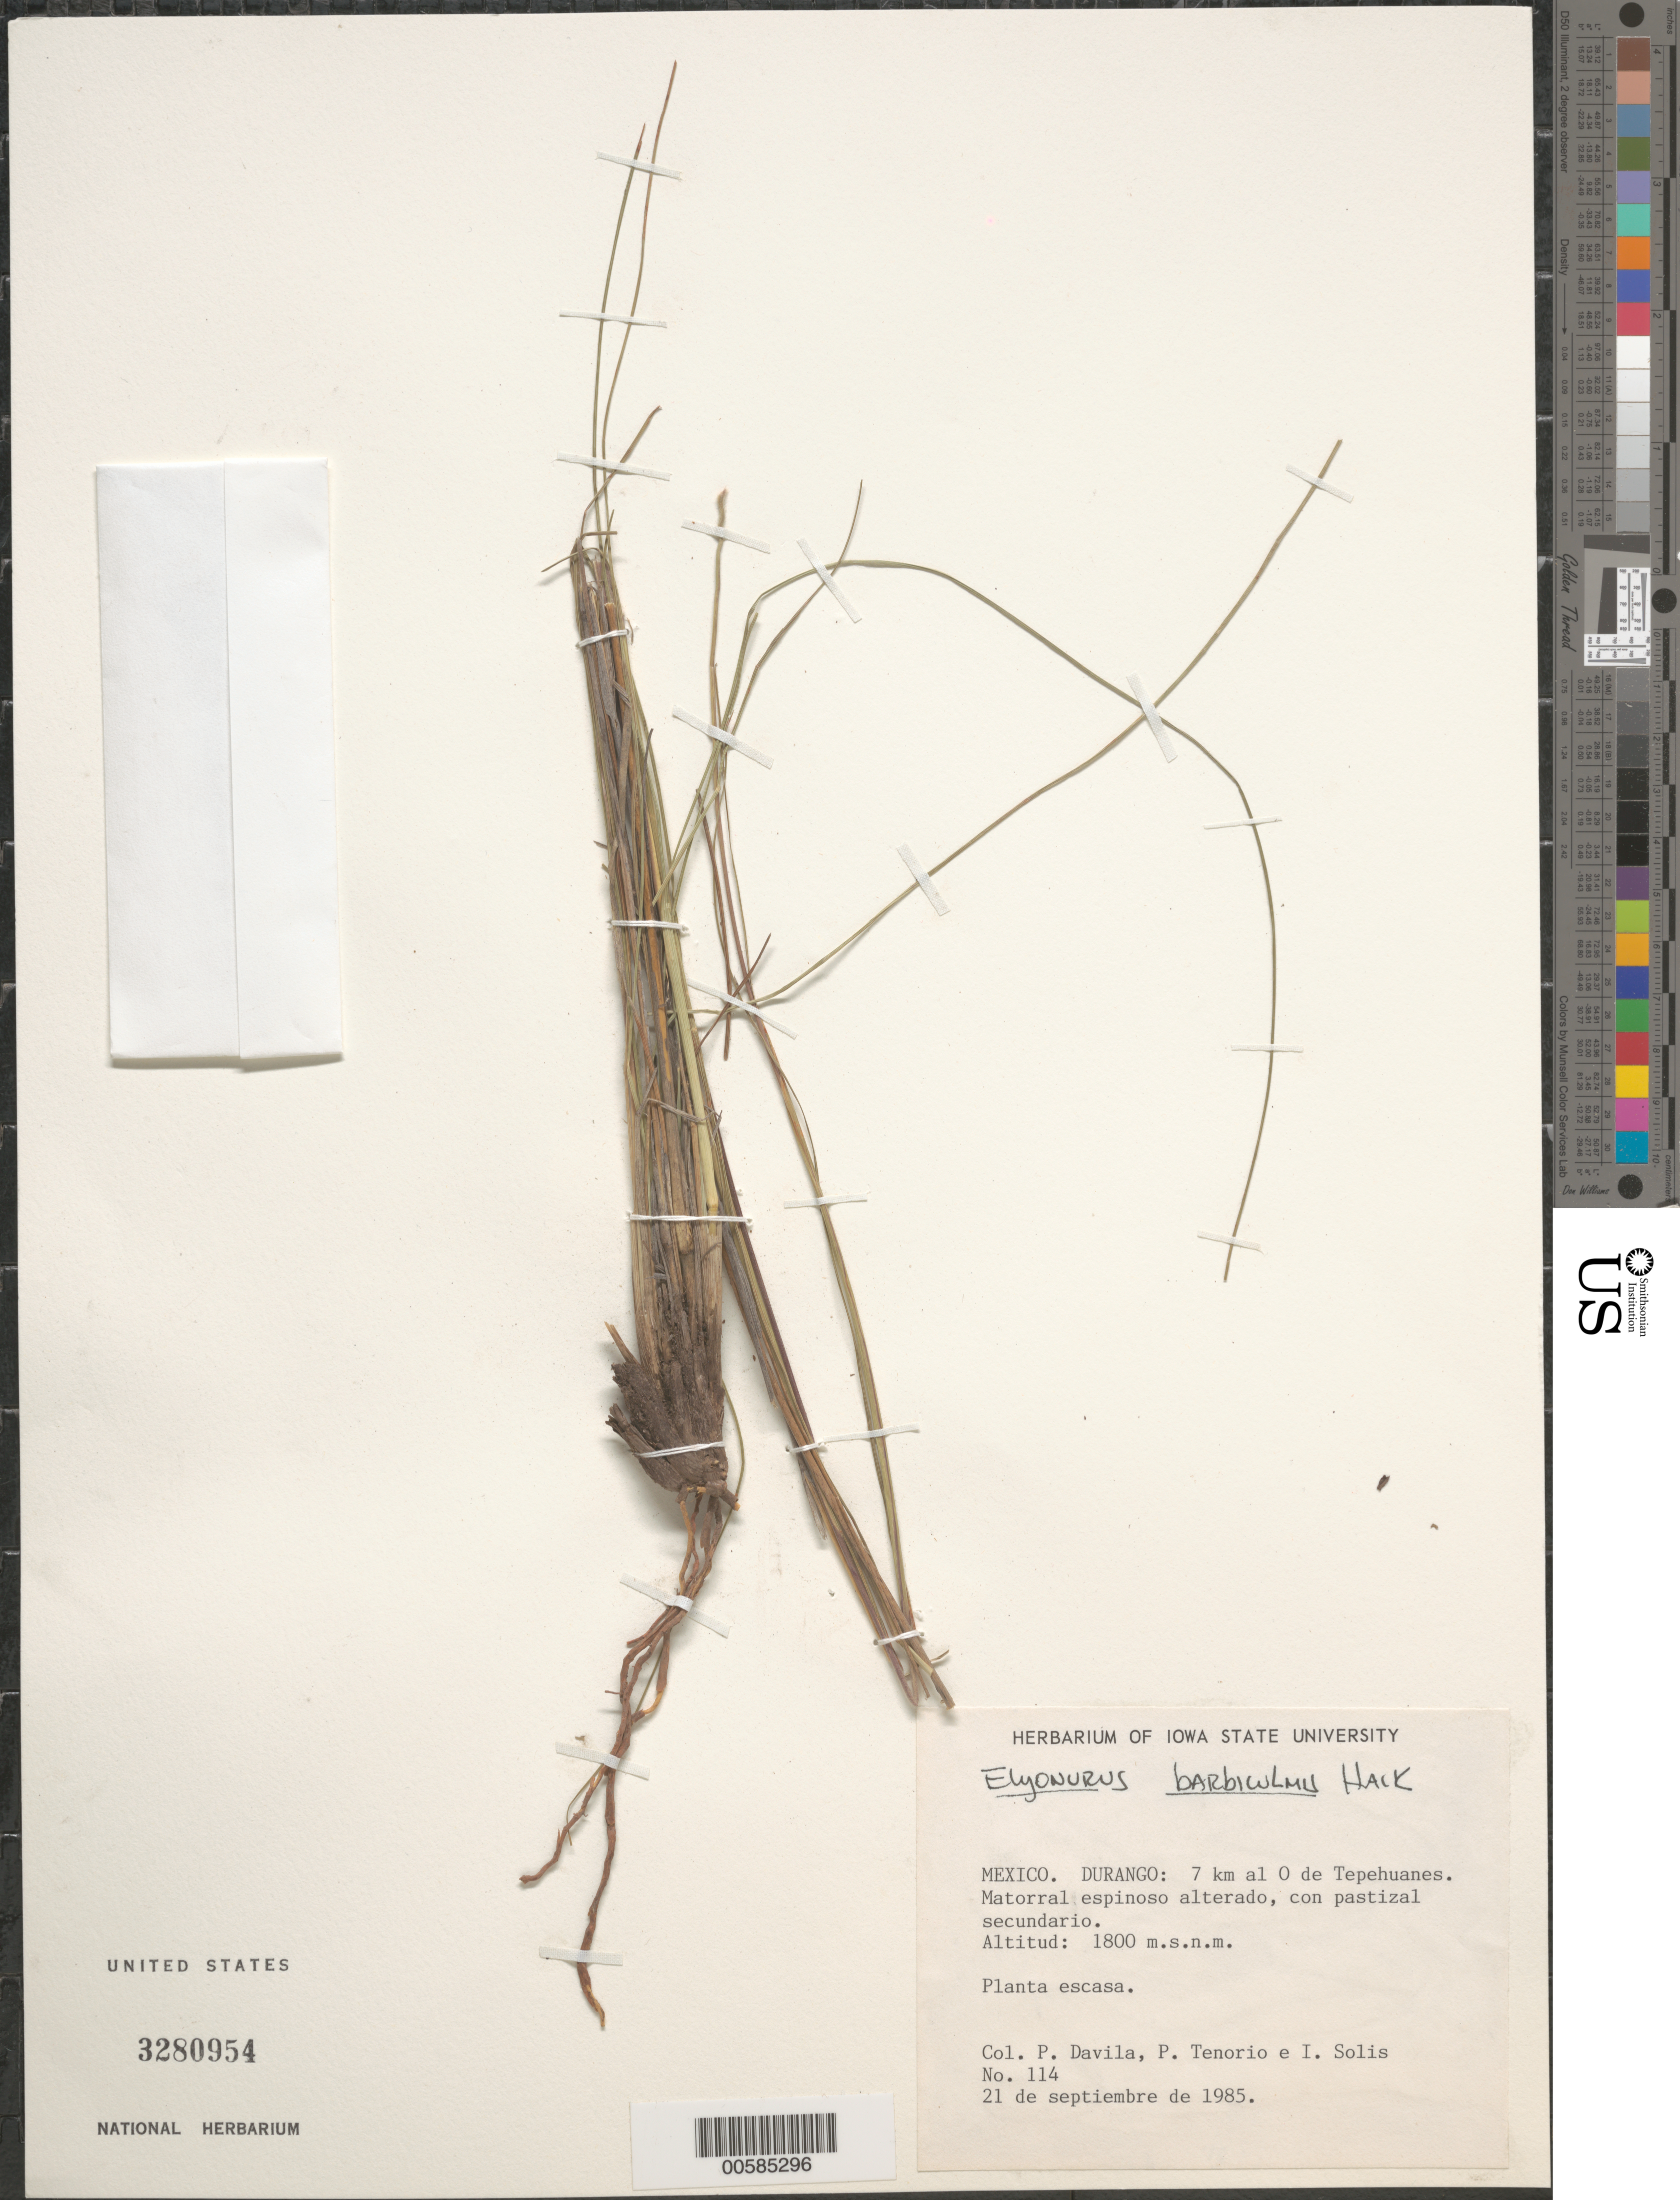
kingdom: Plantae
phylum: Tracheophyta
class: Liliopsida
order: Poales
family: Poaceae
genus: Elionurus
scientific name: Elionurus barbiculmis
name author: Hack. in A. DC.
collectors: P. Dávila & P. Tenorio E I. Solis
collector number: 114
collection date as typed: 21 Sep 1985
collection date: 1985-09-21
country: Mexico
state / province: Durango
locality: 7 km al O de Tepehuanes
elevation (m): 1800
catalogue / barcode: US 3280954